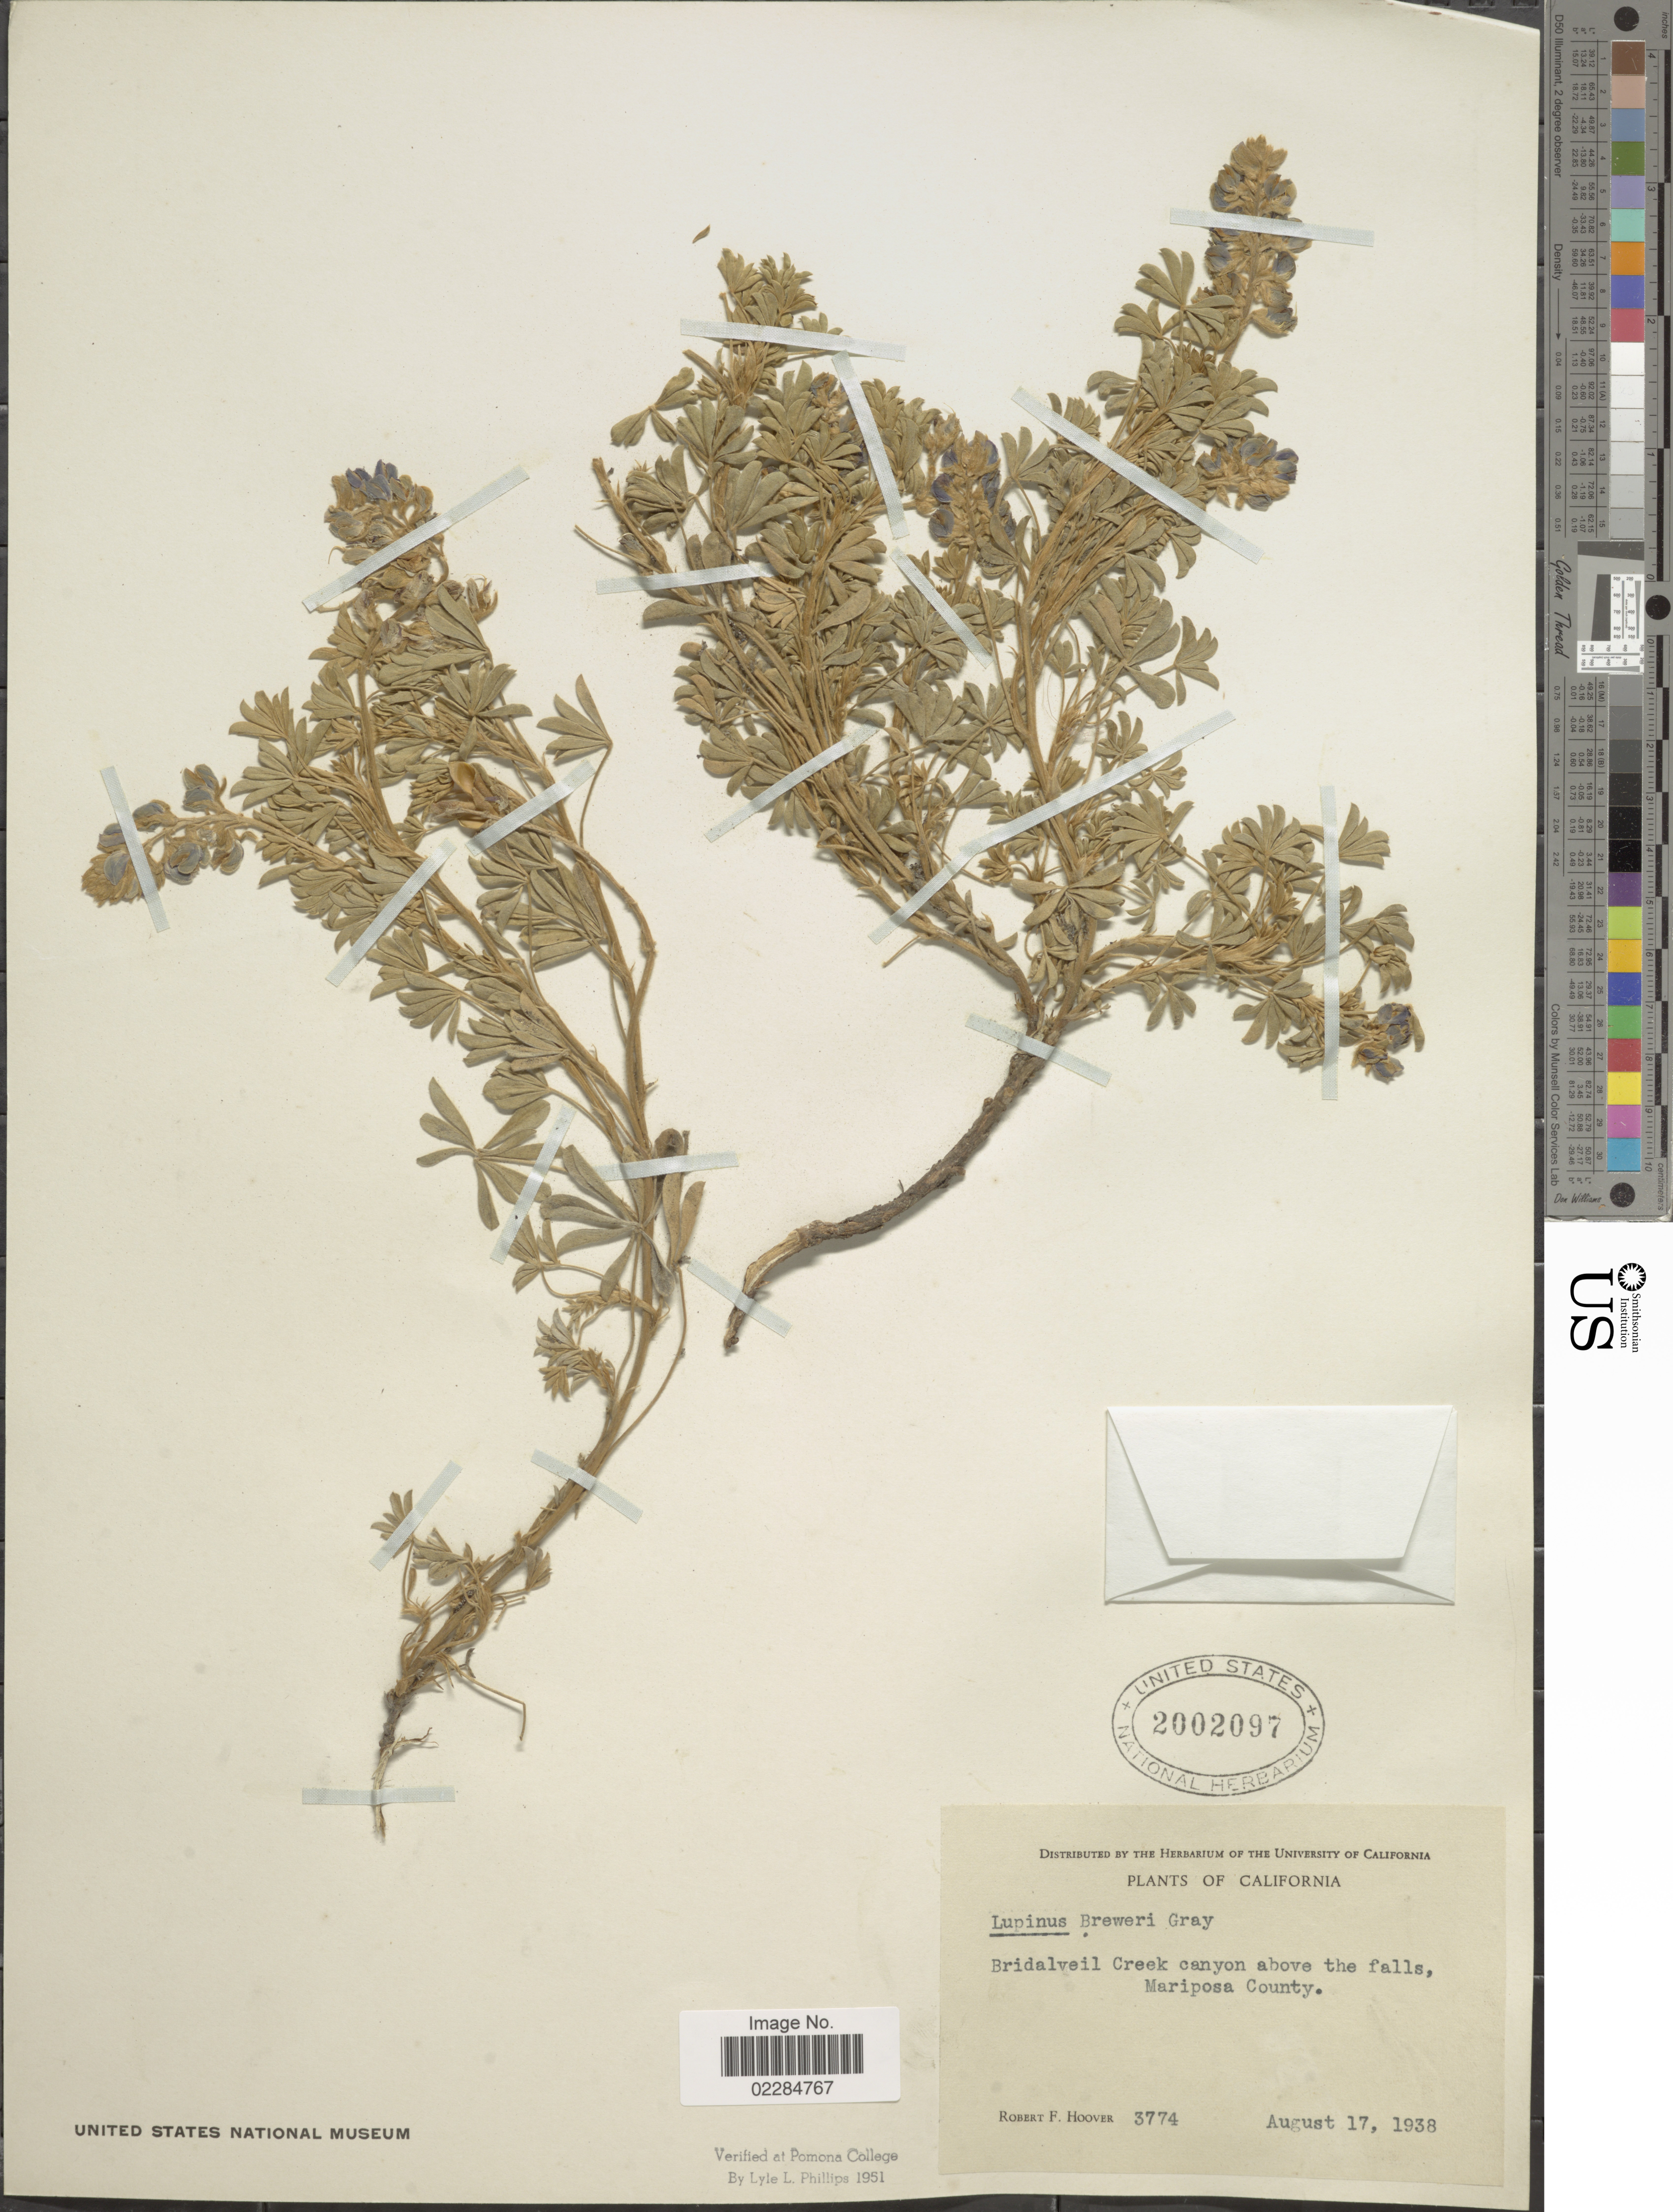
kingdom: Plantae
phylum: Tracheophyta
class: Magnoliopsida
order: Fabales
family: Fabaceae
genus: Lupinus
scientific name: Lupinus breweri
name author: A. Gray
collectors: R. F. Hoover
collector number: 3774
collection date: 1938-08-17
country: United States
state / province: California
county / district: Mariposa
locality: Bridalveil Creek canyon above the falls, Mariposa County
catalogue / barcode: US 2002097